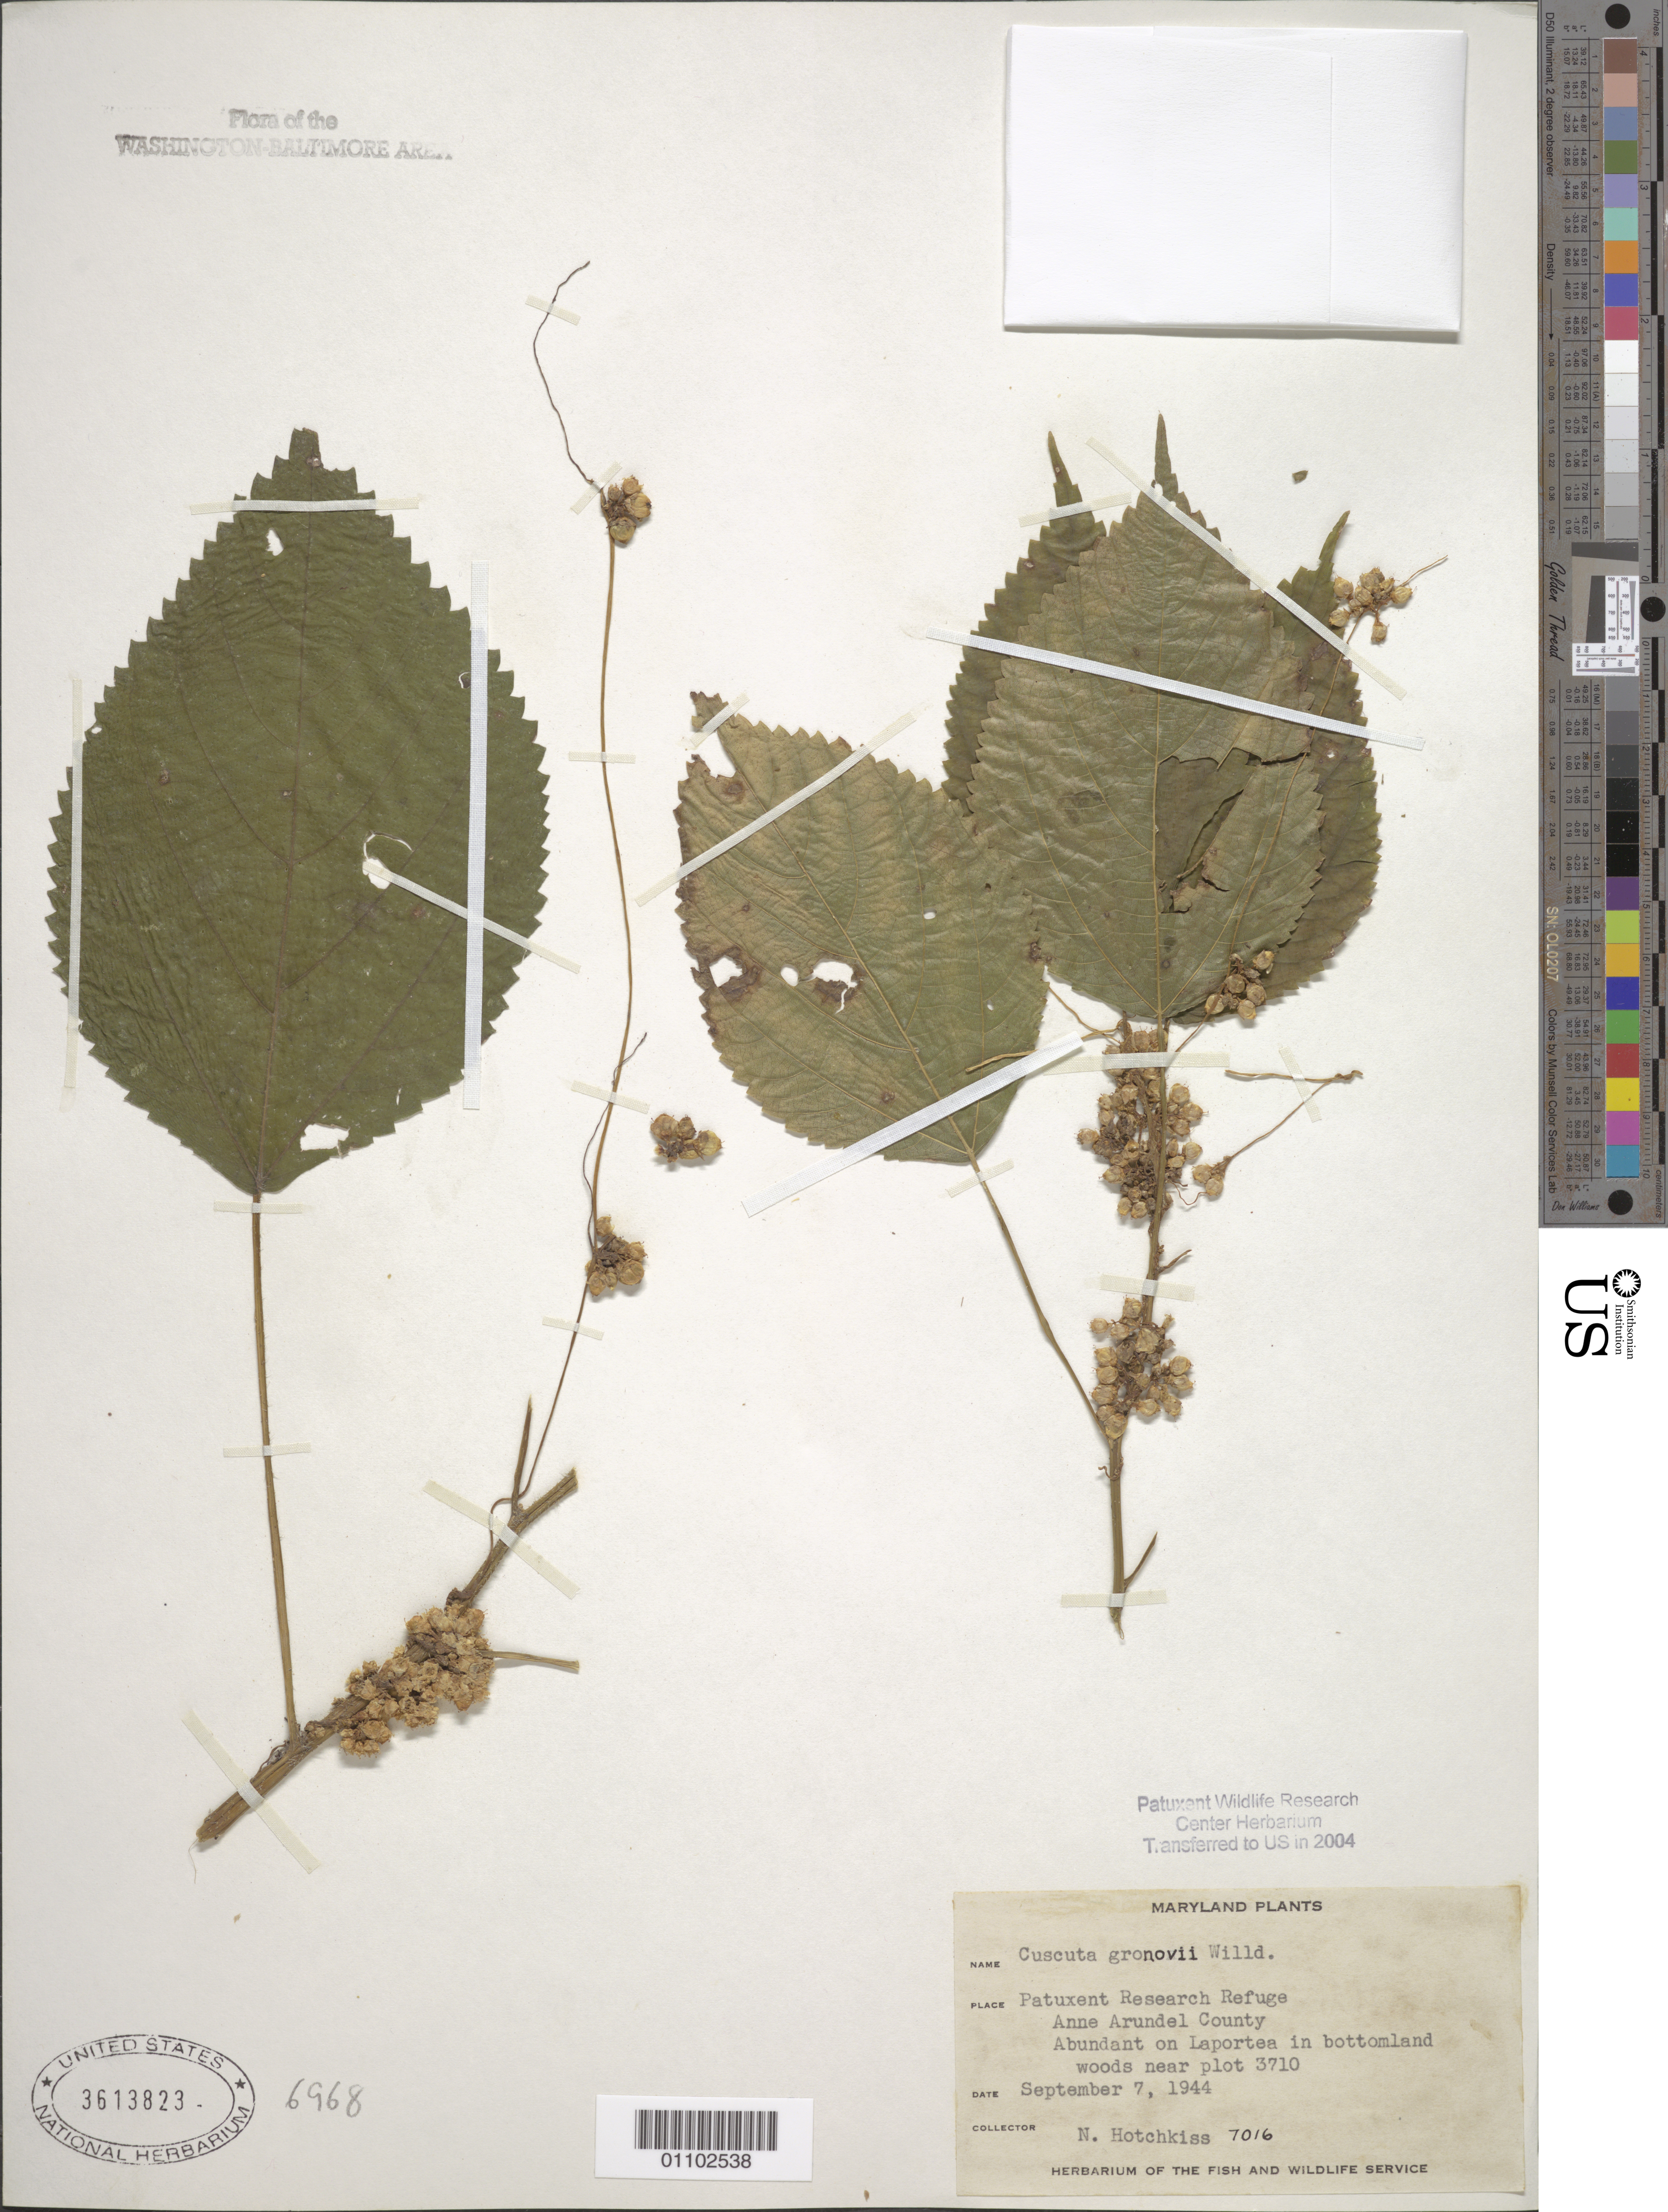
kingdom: Plantae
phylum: Tracheophyta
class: Magnoliopsida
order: Solanales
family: Convolvulaceae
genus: Cuscuta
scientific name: Cuscuta gronovii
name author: Willd. ex Schult.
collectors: N. Hotchkiss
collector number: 7016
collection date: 1944-09-07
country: United States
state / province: Maryland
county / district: Anne Arundel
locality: Patuxent Research Refuge, near plot 3710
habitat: Abundant on Laportea in bottomland woods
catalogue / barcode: US 3613823